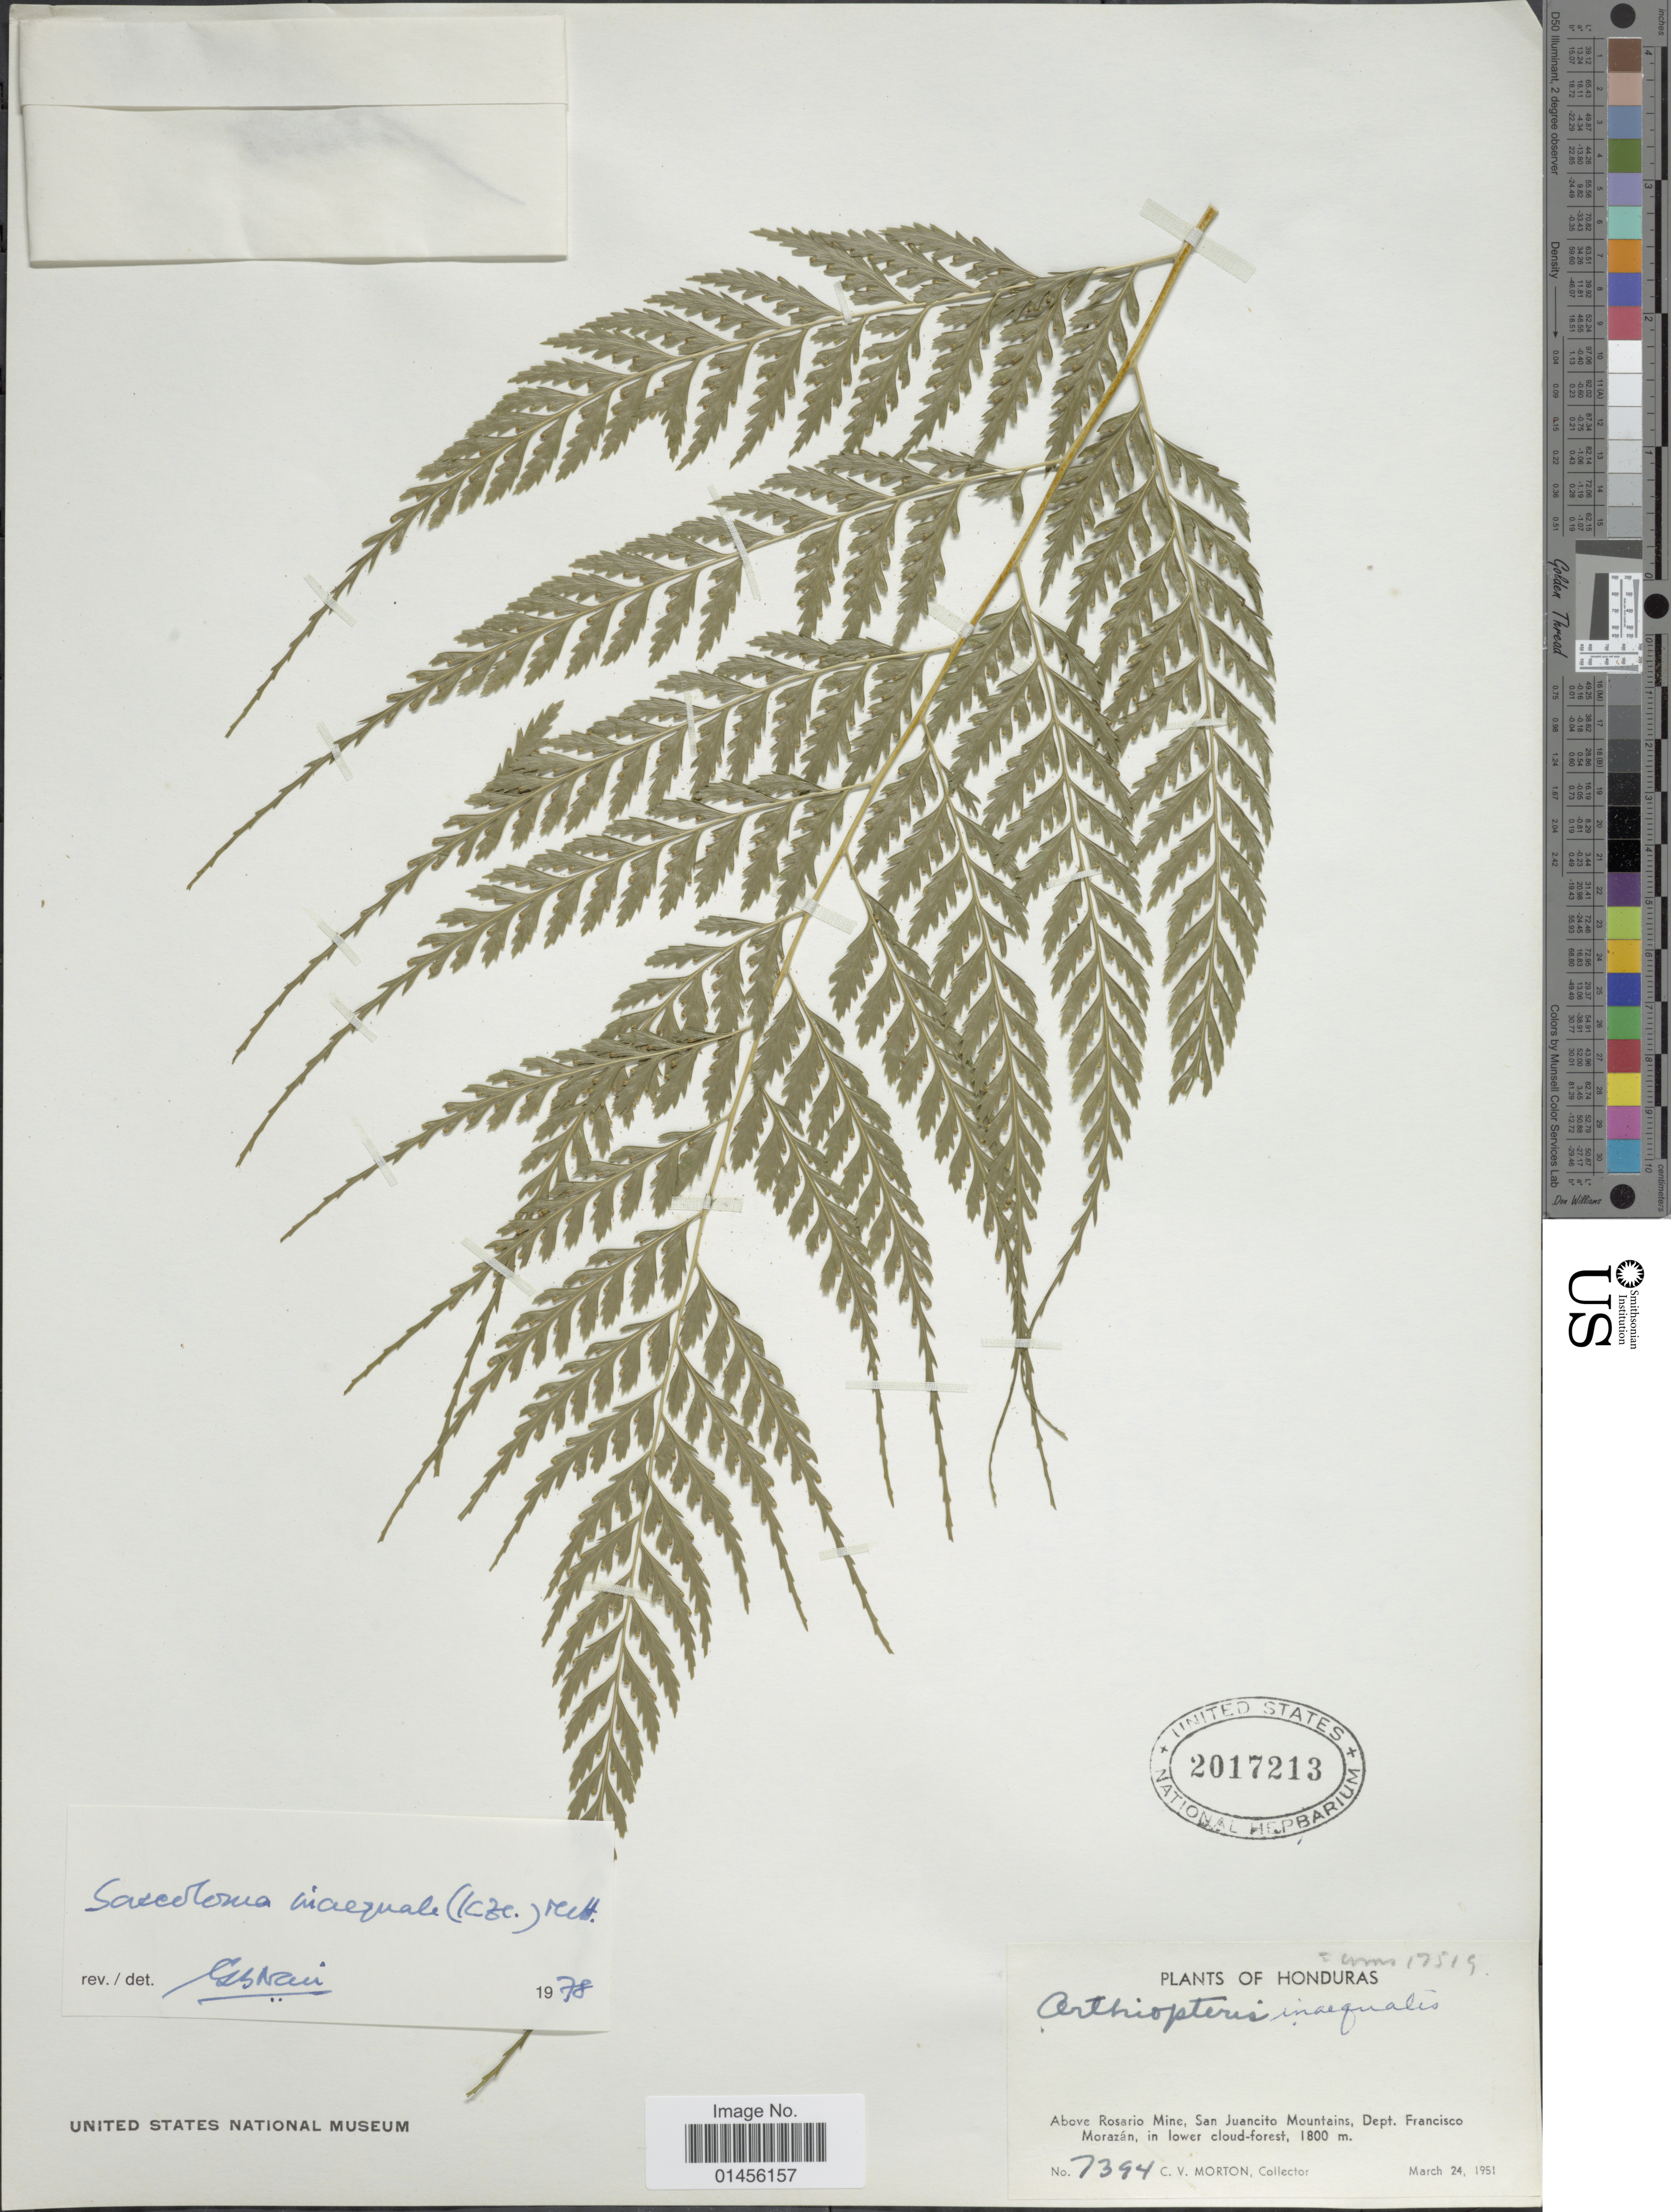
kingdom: Plantae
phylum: Tracheophyta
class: Polypodiopsida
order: Polypodiales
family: Saccolomataceae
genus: Saccoloma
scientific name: Saccoloma inaequale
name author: (Kunze) Mett.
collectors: C. V. Morton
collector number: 7394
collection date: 1951-03-24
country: Honduras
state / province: Fco. Morazán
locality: Above Rosario Mine, San Juancito Mountains, Dept. Francisco Morazán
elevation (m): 1800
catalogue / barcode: US 2017213